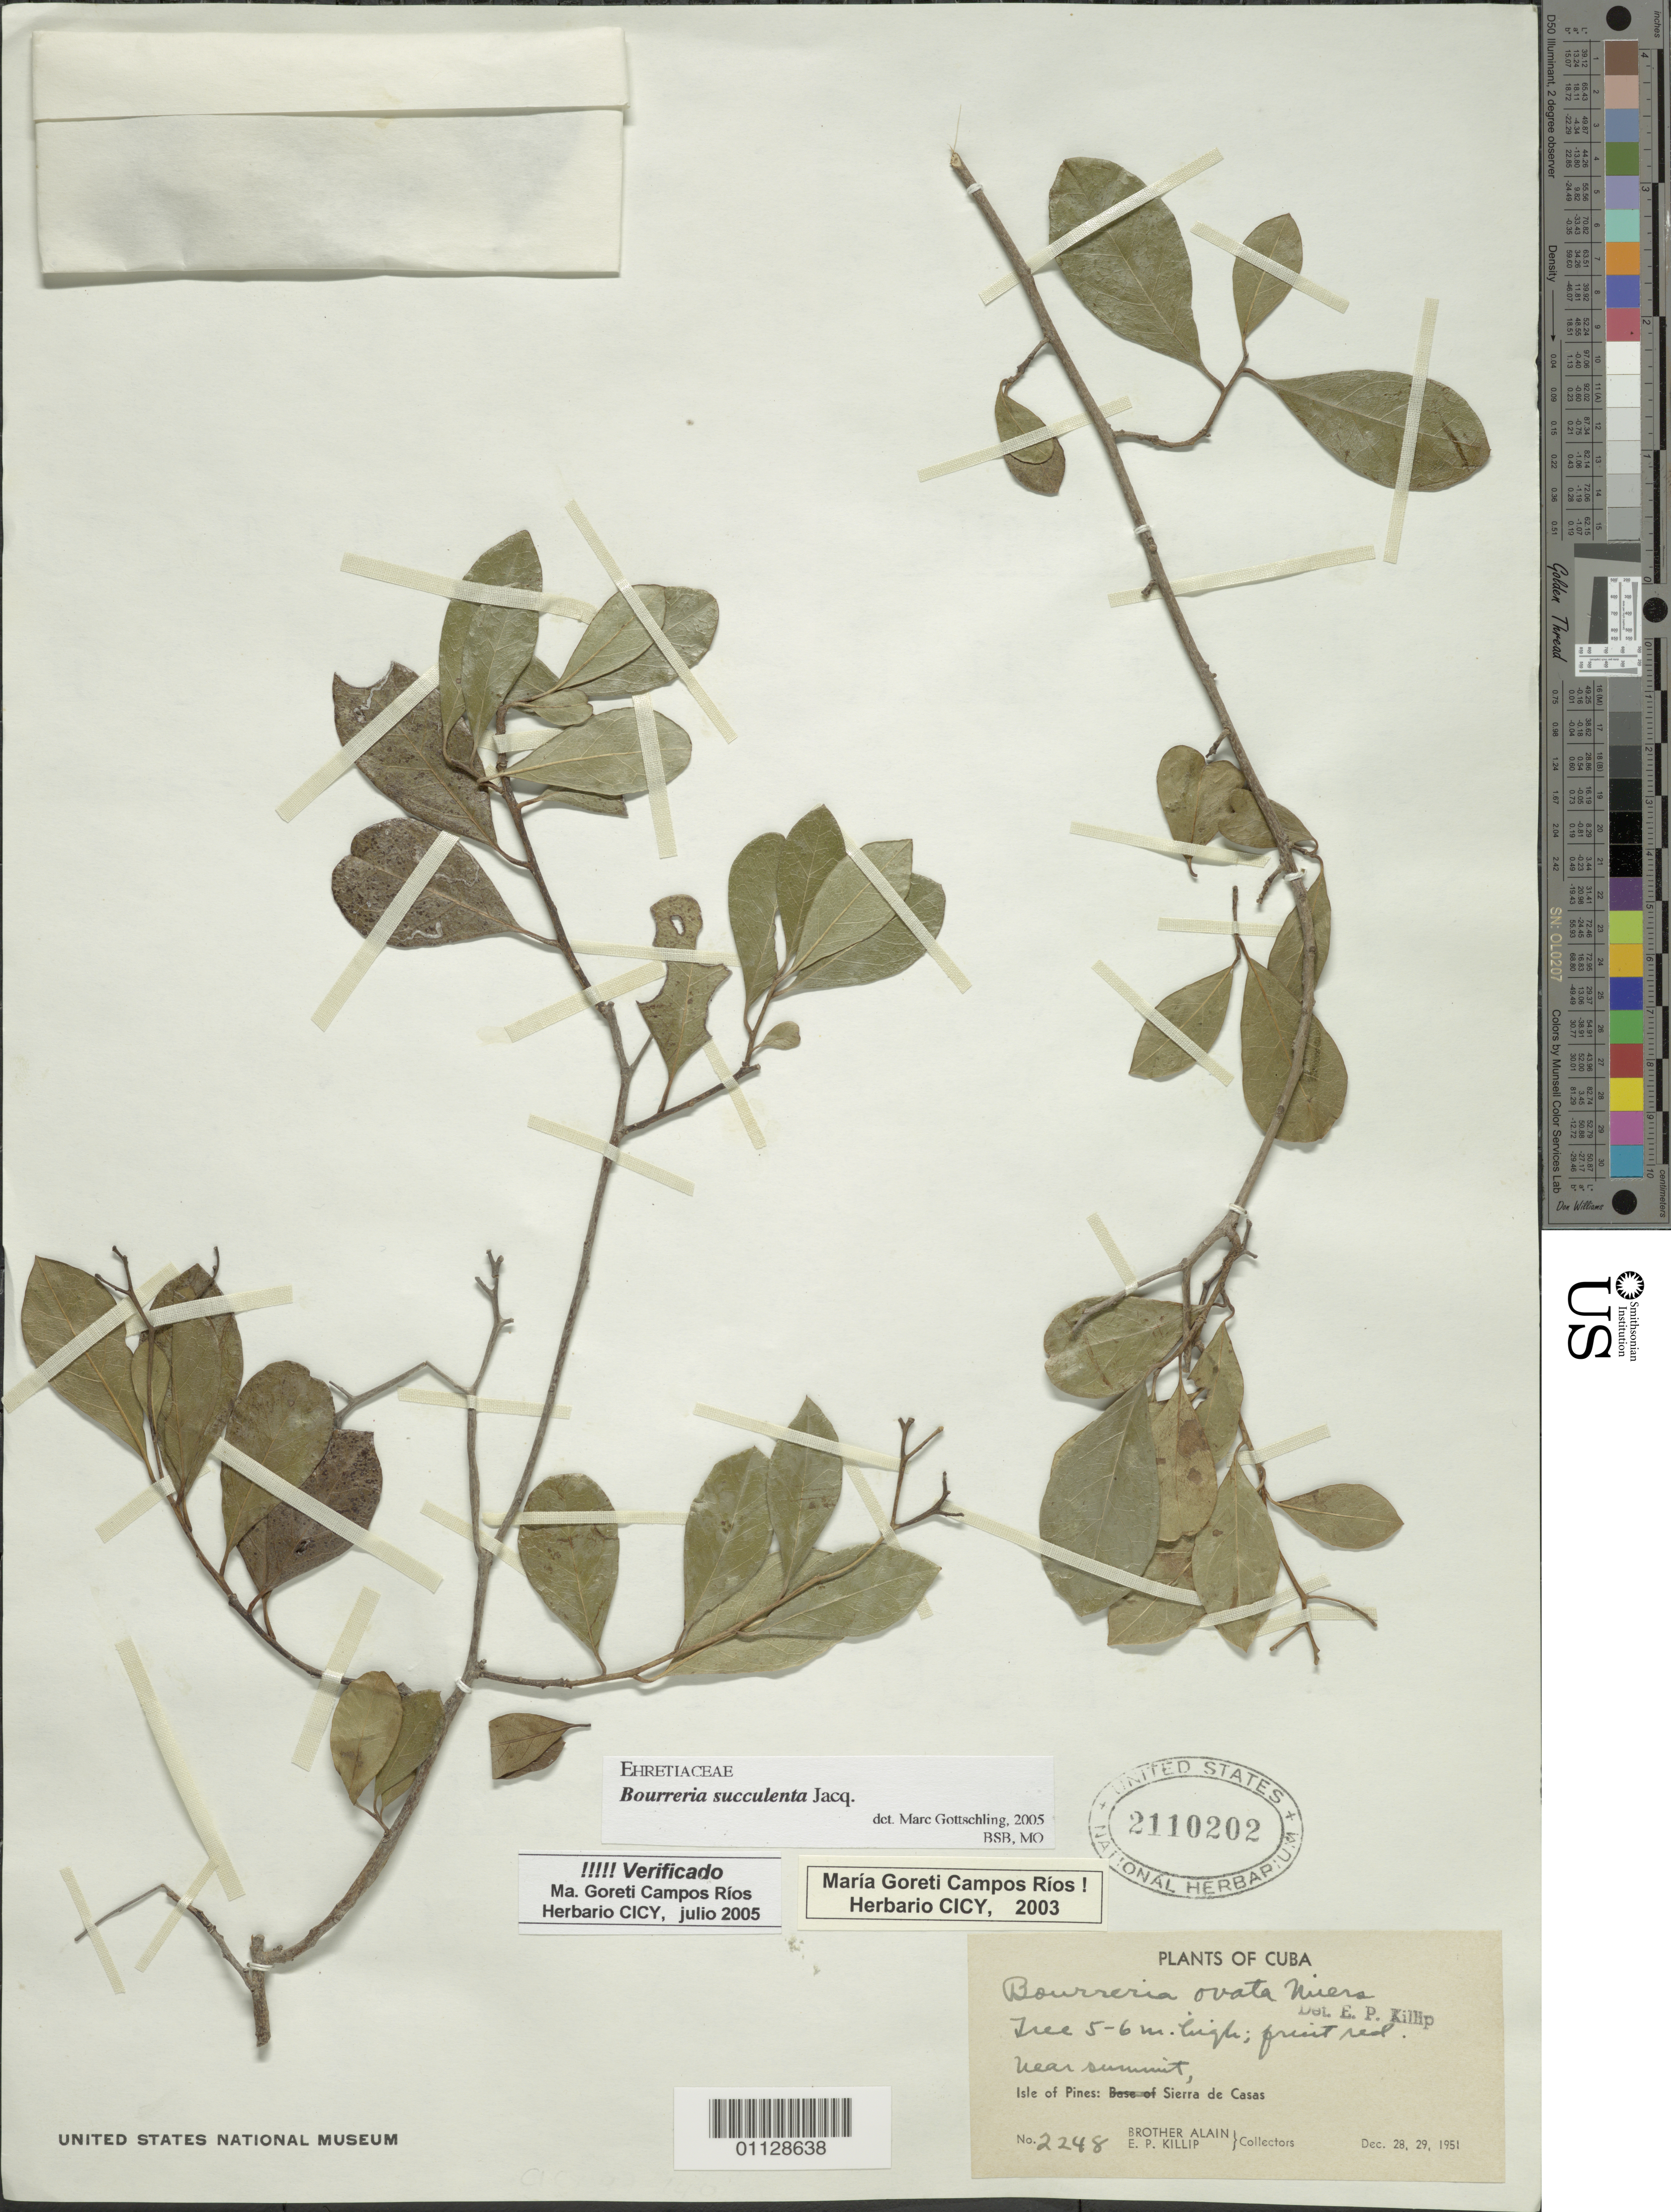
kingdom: Plantae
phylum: Tracheophyta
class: Magnoliopsida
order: Boraginales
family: Ehretiaceae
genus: Bourreria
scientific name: Bourreria succulenta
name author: Jacq.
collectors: A. H. Liogier & E. P. Killip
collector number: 2248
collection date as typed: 28 Dec 1951 and 29 Dec 1951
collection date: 1951-12-28,1951-12-29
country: Cuba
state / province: Isla de La Juventud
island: Isla de la Juventud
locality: Sierra de Casas, near summit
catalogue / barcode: US 2110202